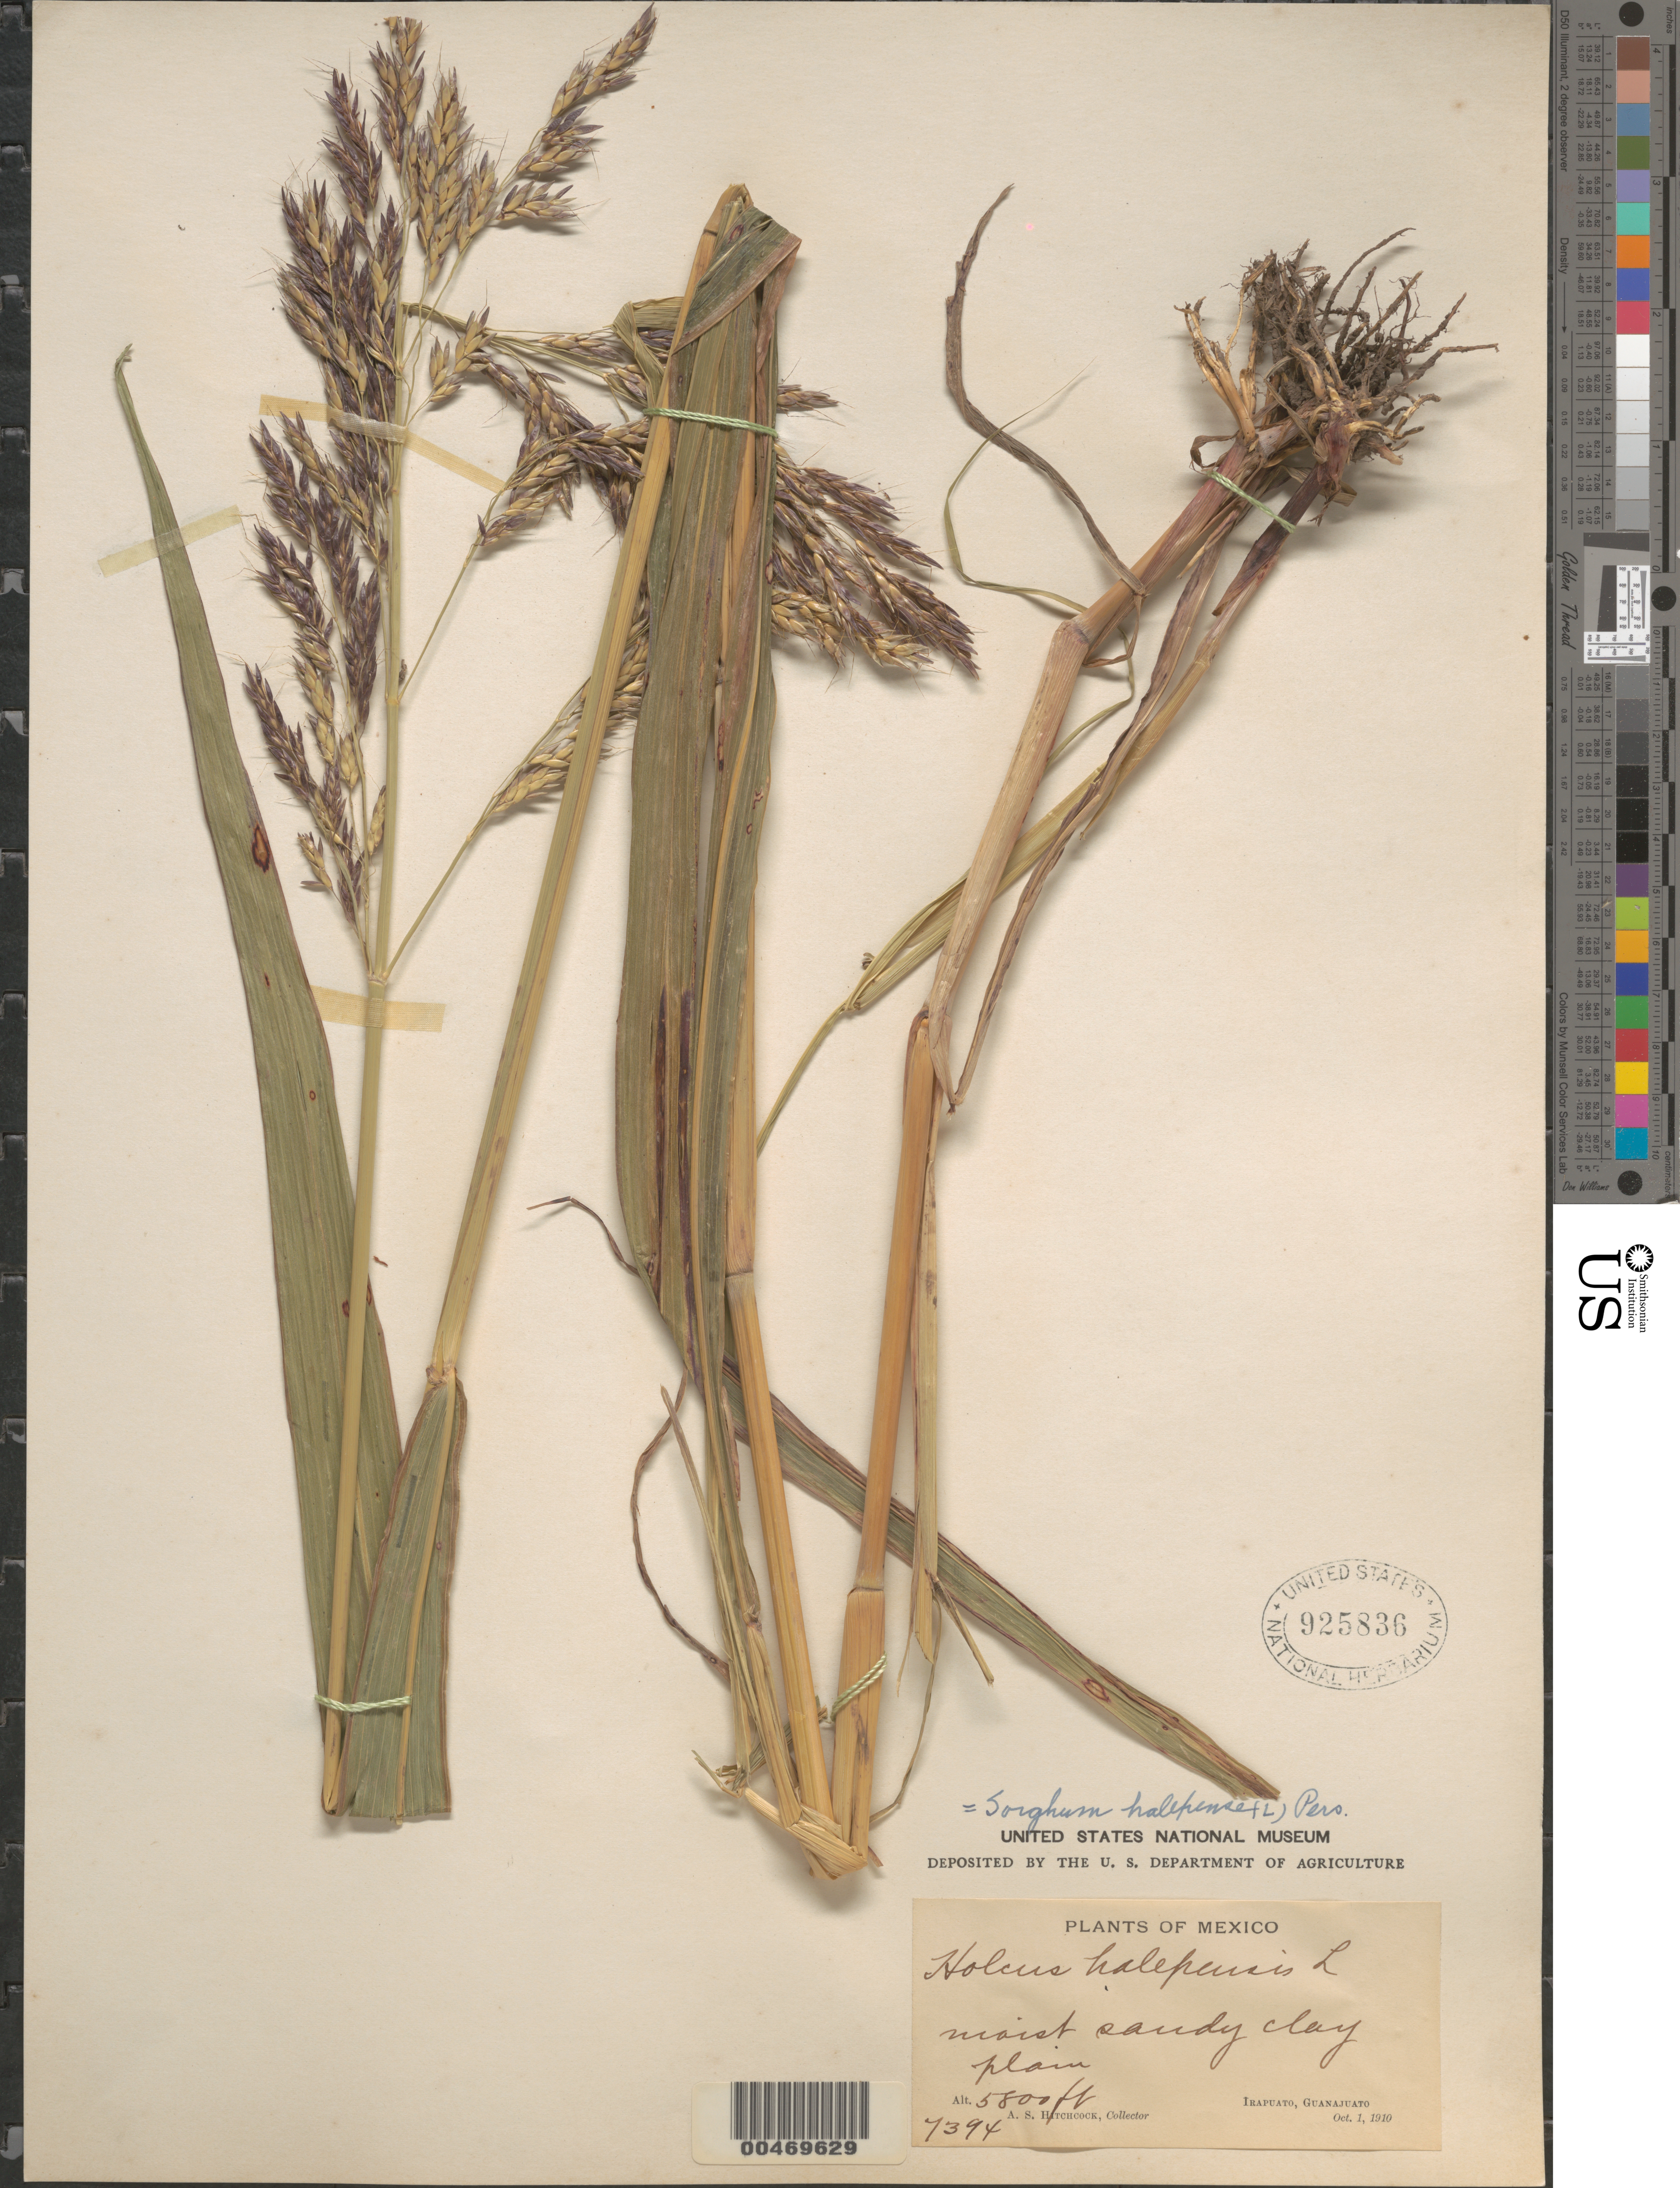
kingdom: Plantae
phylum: Tracheophyta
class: Liliopsida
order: Poales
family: Poaceae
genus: Sorghum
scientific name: Sorghum halepense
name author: (L.) Pers.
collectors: A. S. Hitchcock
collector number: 7394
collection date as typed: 1 Oct 1910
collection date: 1910-10-01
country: Mexico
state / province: Guanajuato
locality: Irapuato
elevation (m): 1768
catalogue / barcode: US 925836